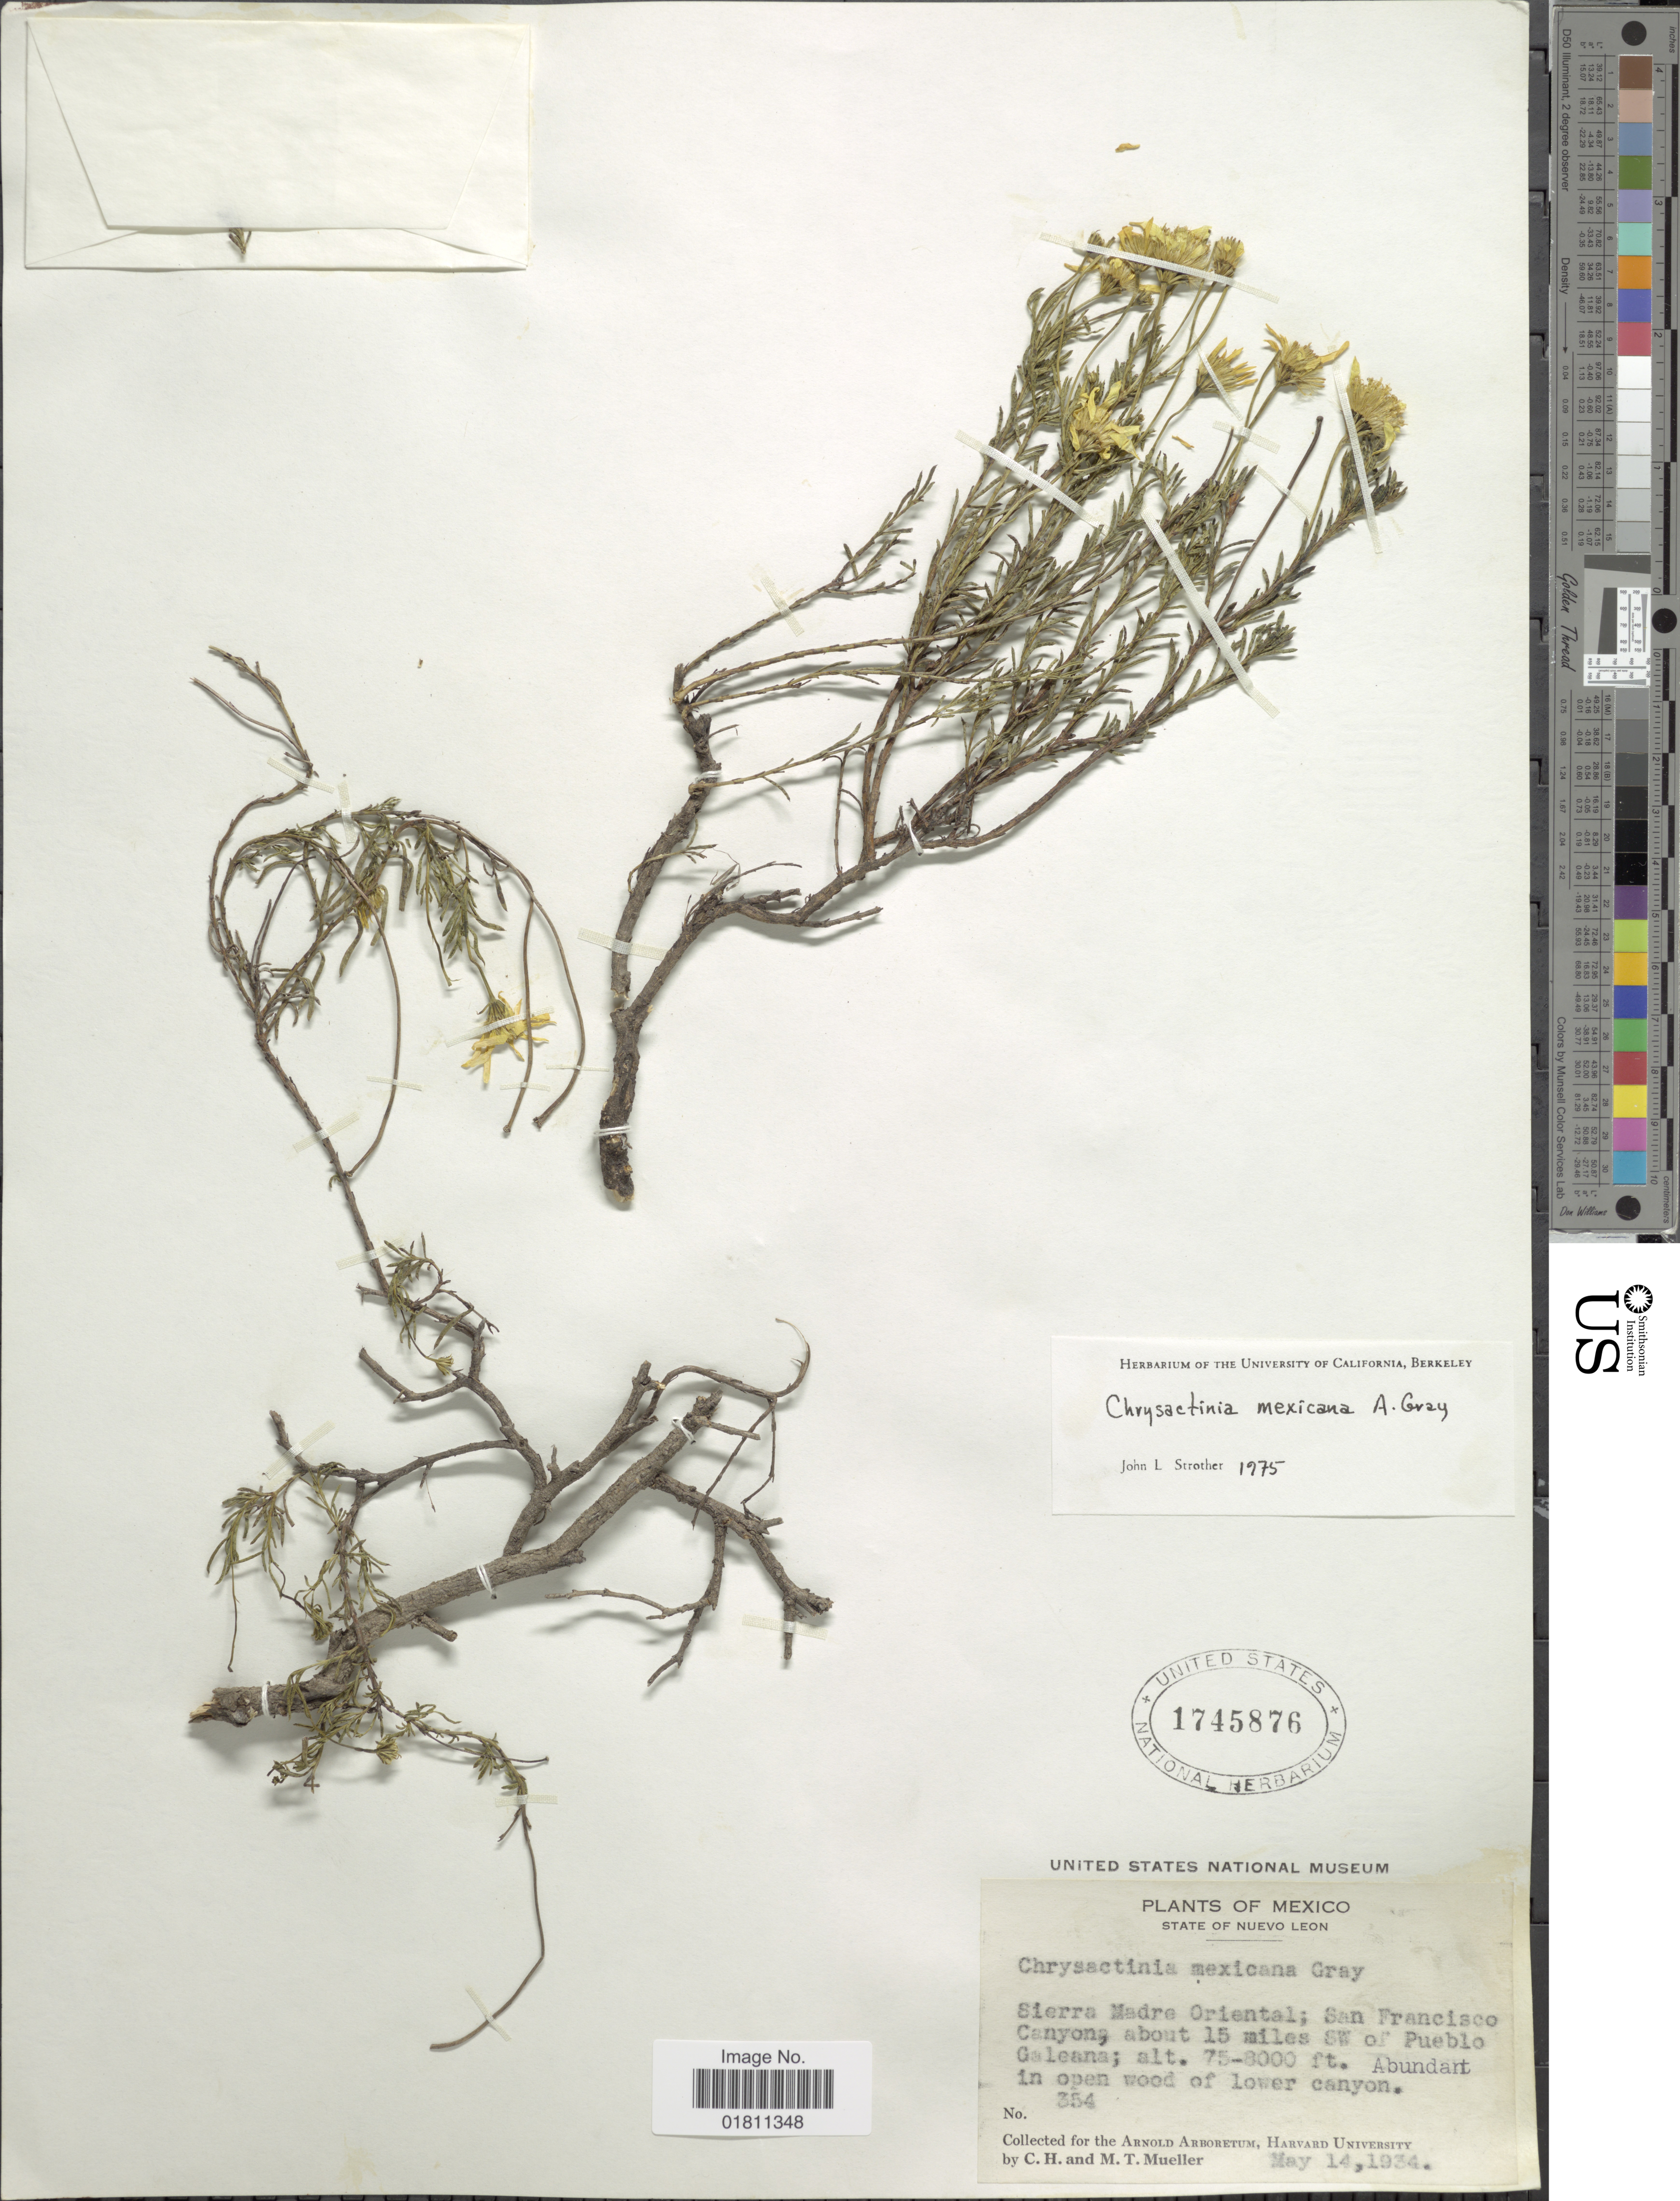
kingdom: Plantae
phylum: Tracheophyta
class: Magnoliopsida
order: Asterales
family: Asteraceae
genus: Chrysactinia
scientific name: Chrysactinia mexicana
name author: A. Gray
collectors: C. H. Mueller & M. Mueller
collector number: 354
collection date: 1934-05-14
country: Mexico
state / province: Nuevo León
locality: Sierra Madre Oriental; San Francisco Caleana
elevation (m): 2286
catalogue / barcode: US 1745876